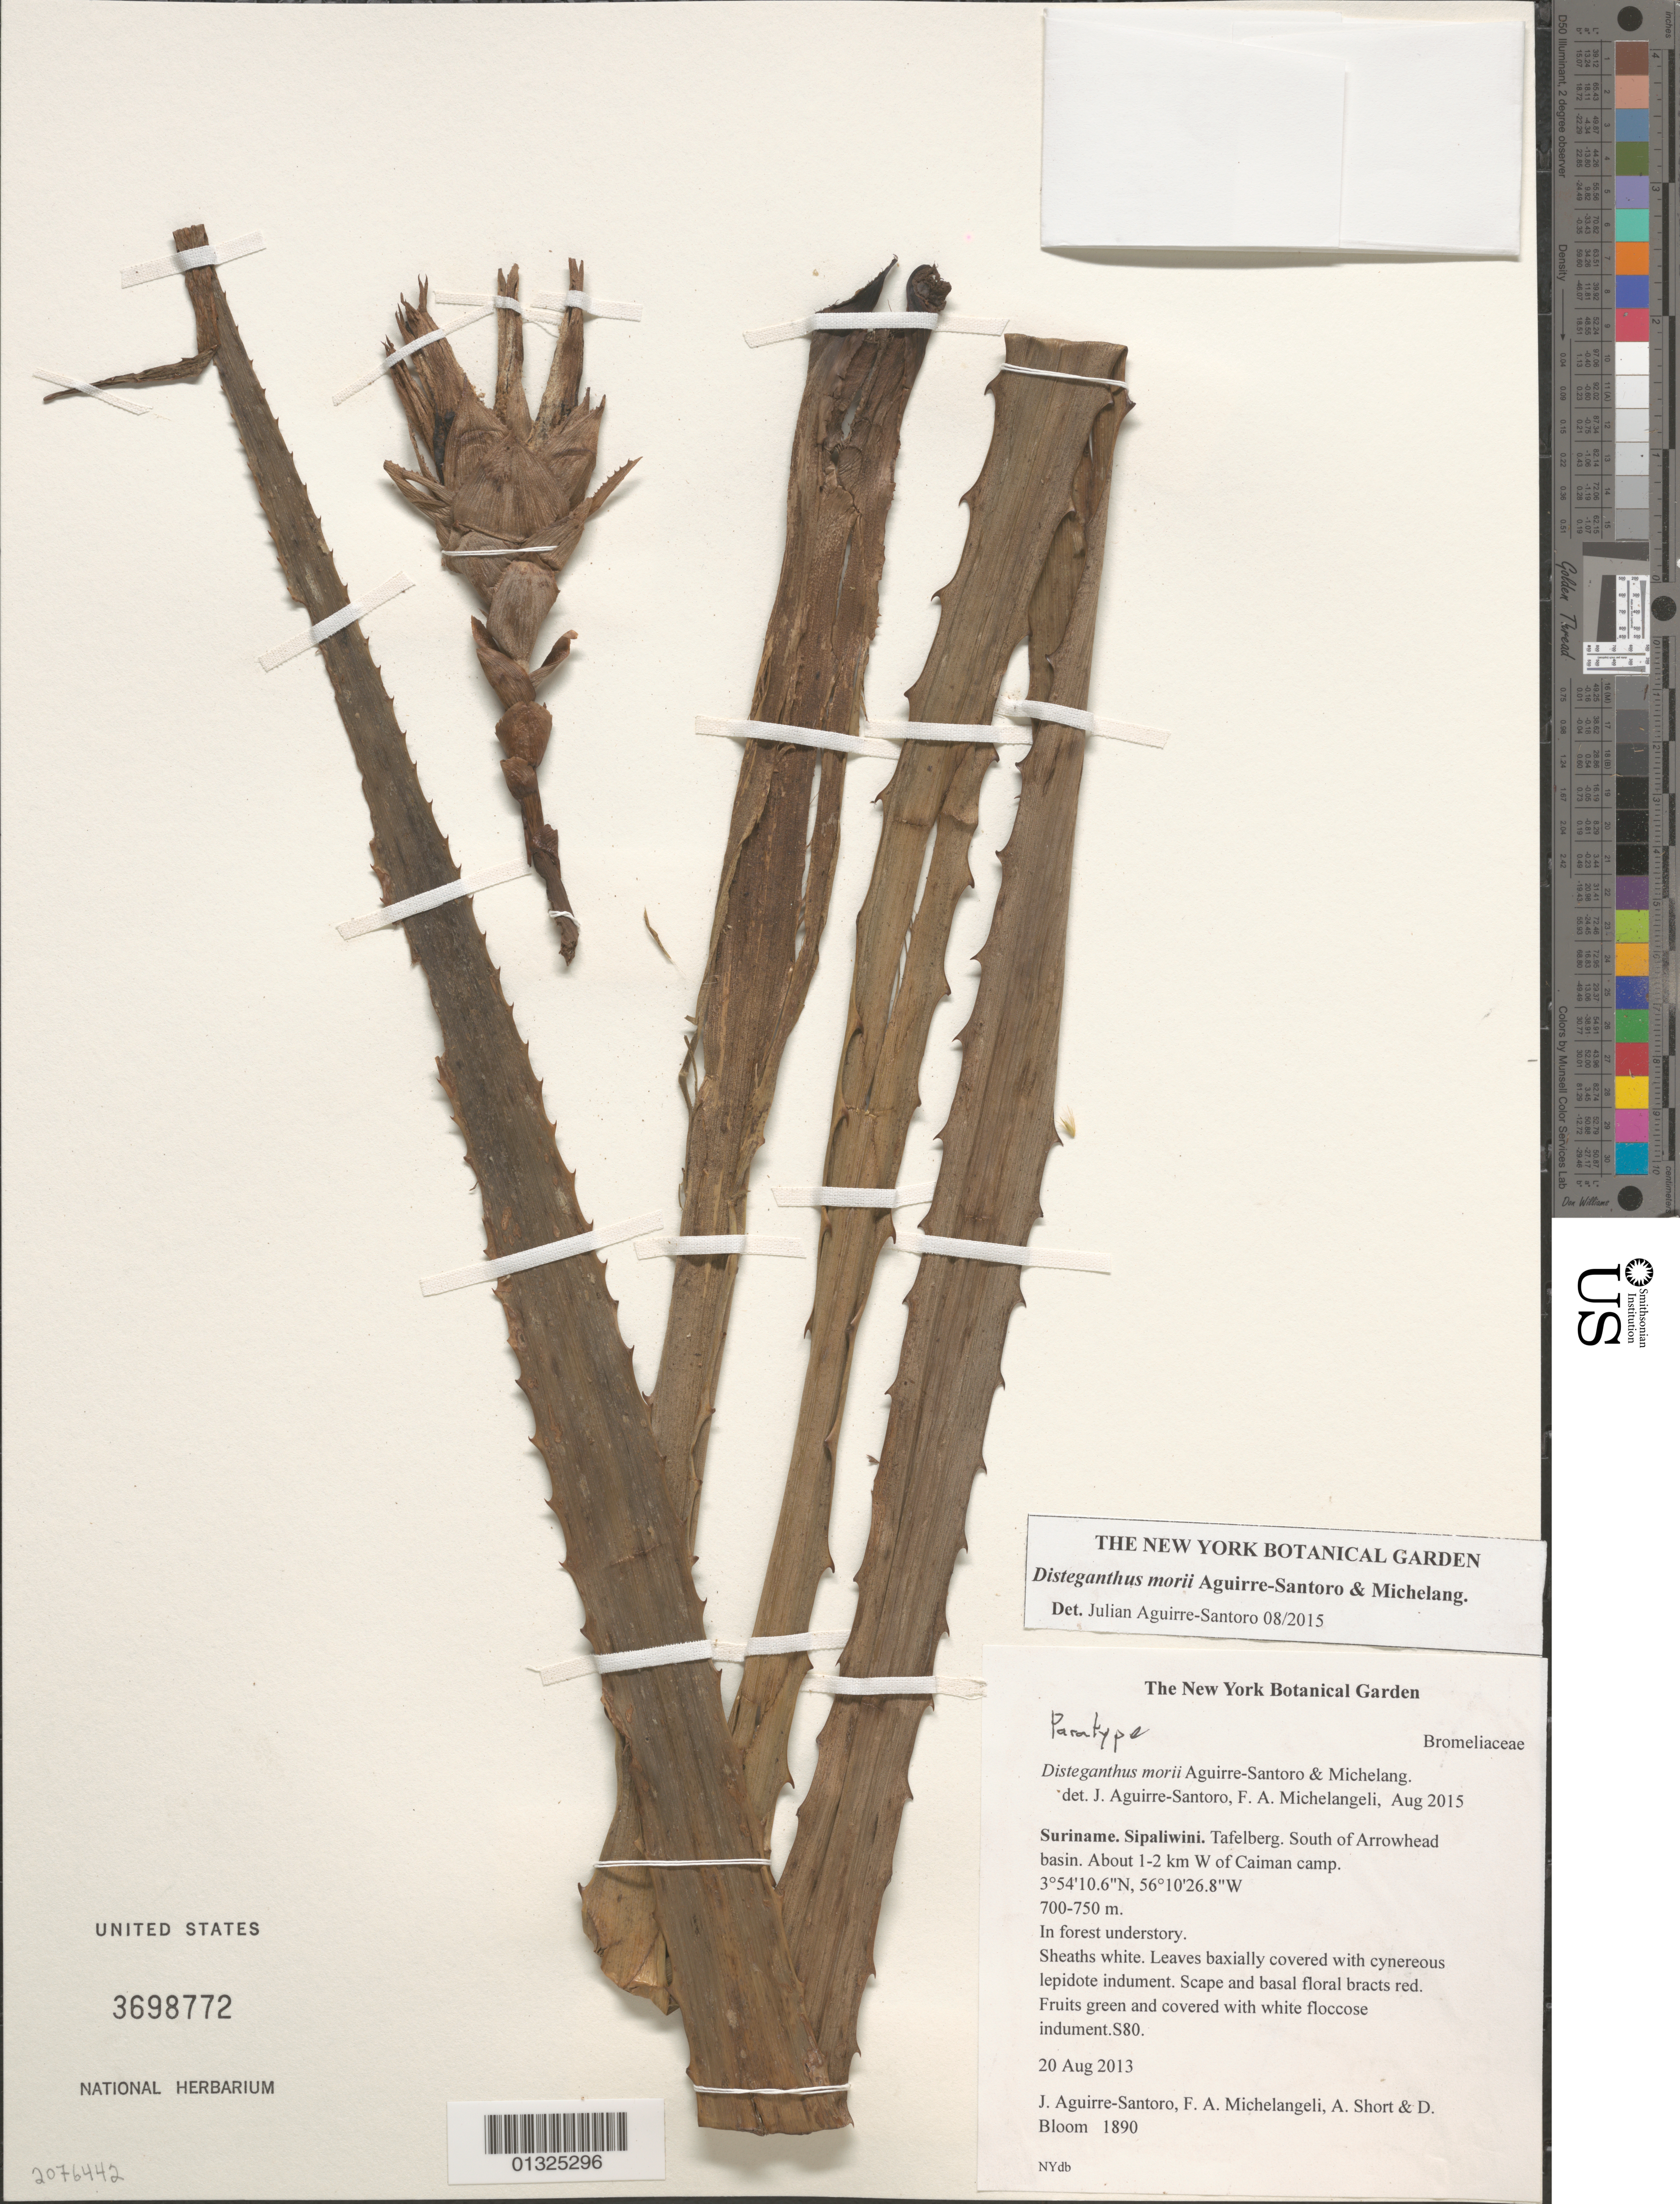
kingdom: Plantae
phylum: Tracheophyta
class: Liliopsida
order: Poales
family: Bromeliaceae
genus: Disteganthus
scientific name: Disteganthus morii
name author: Aguirre-Santoro & Michelang.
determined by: Aguirre-Santoro, Julian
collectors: F. A. Michelangeli, A. Short & D. Bloom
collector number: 1890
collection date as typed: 20 Aug 2013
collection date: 2013-08-20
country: Suriname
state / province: Sipaliwini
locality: Tafelberg. South of Arrowhead basin. About 1-2 km W of Caiman camp.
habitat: in forest understory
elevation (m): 700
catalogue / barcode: US 3698772